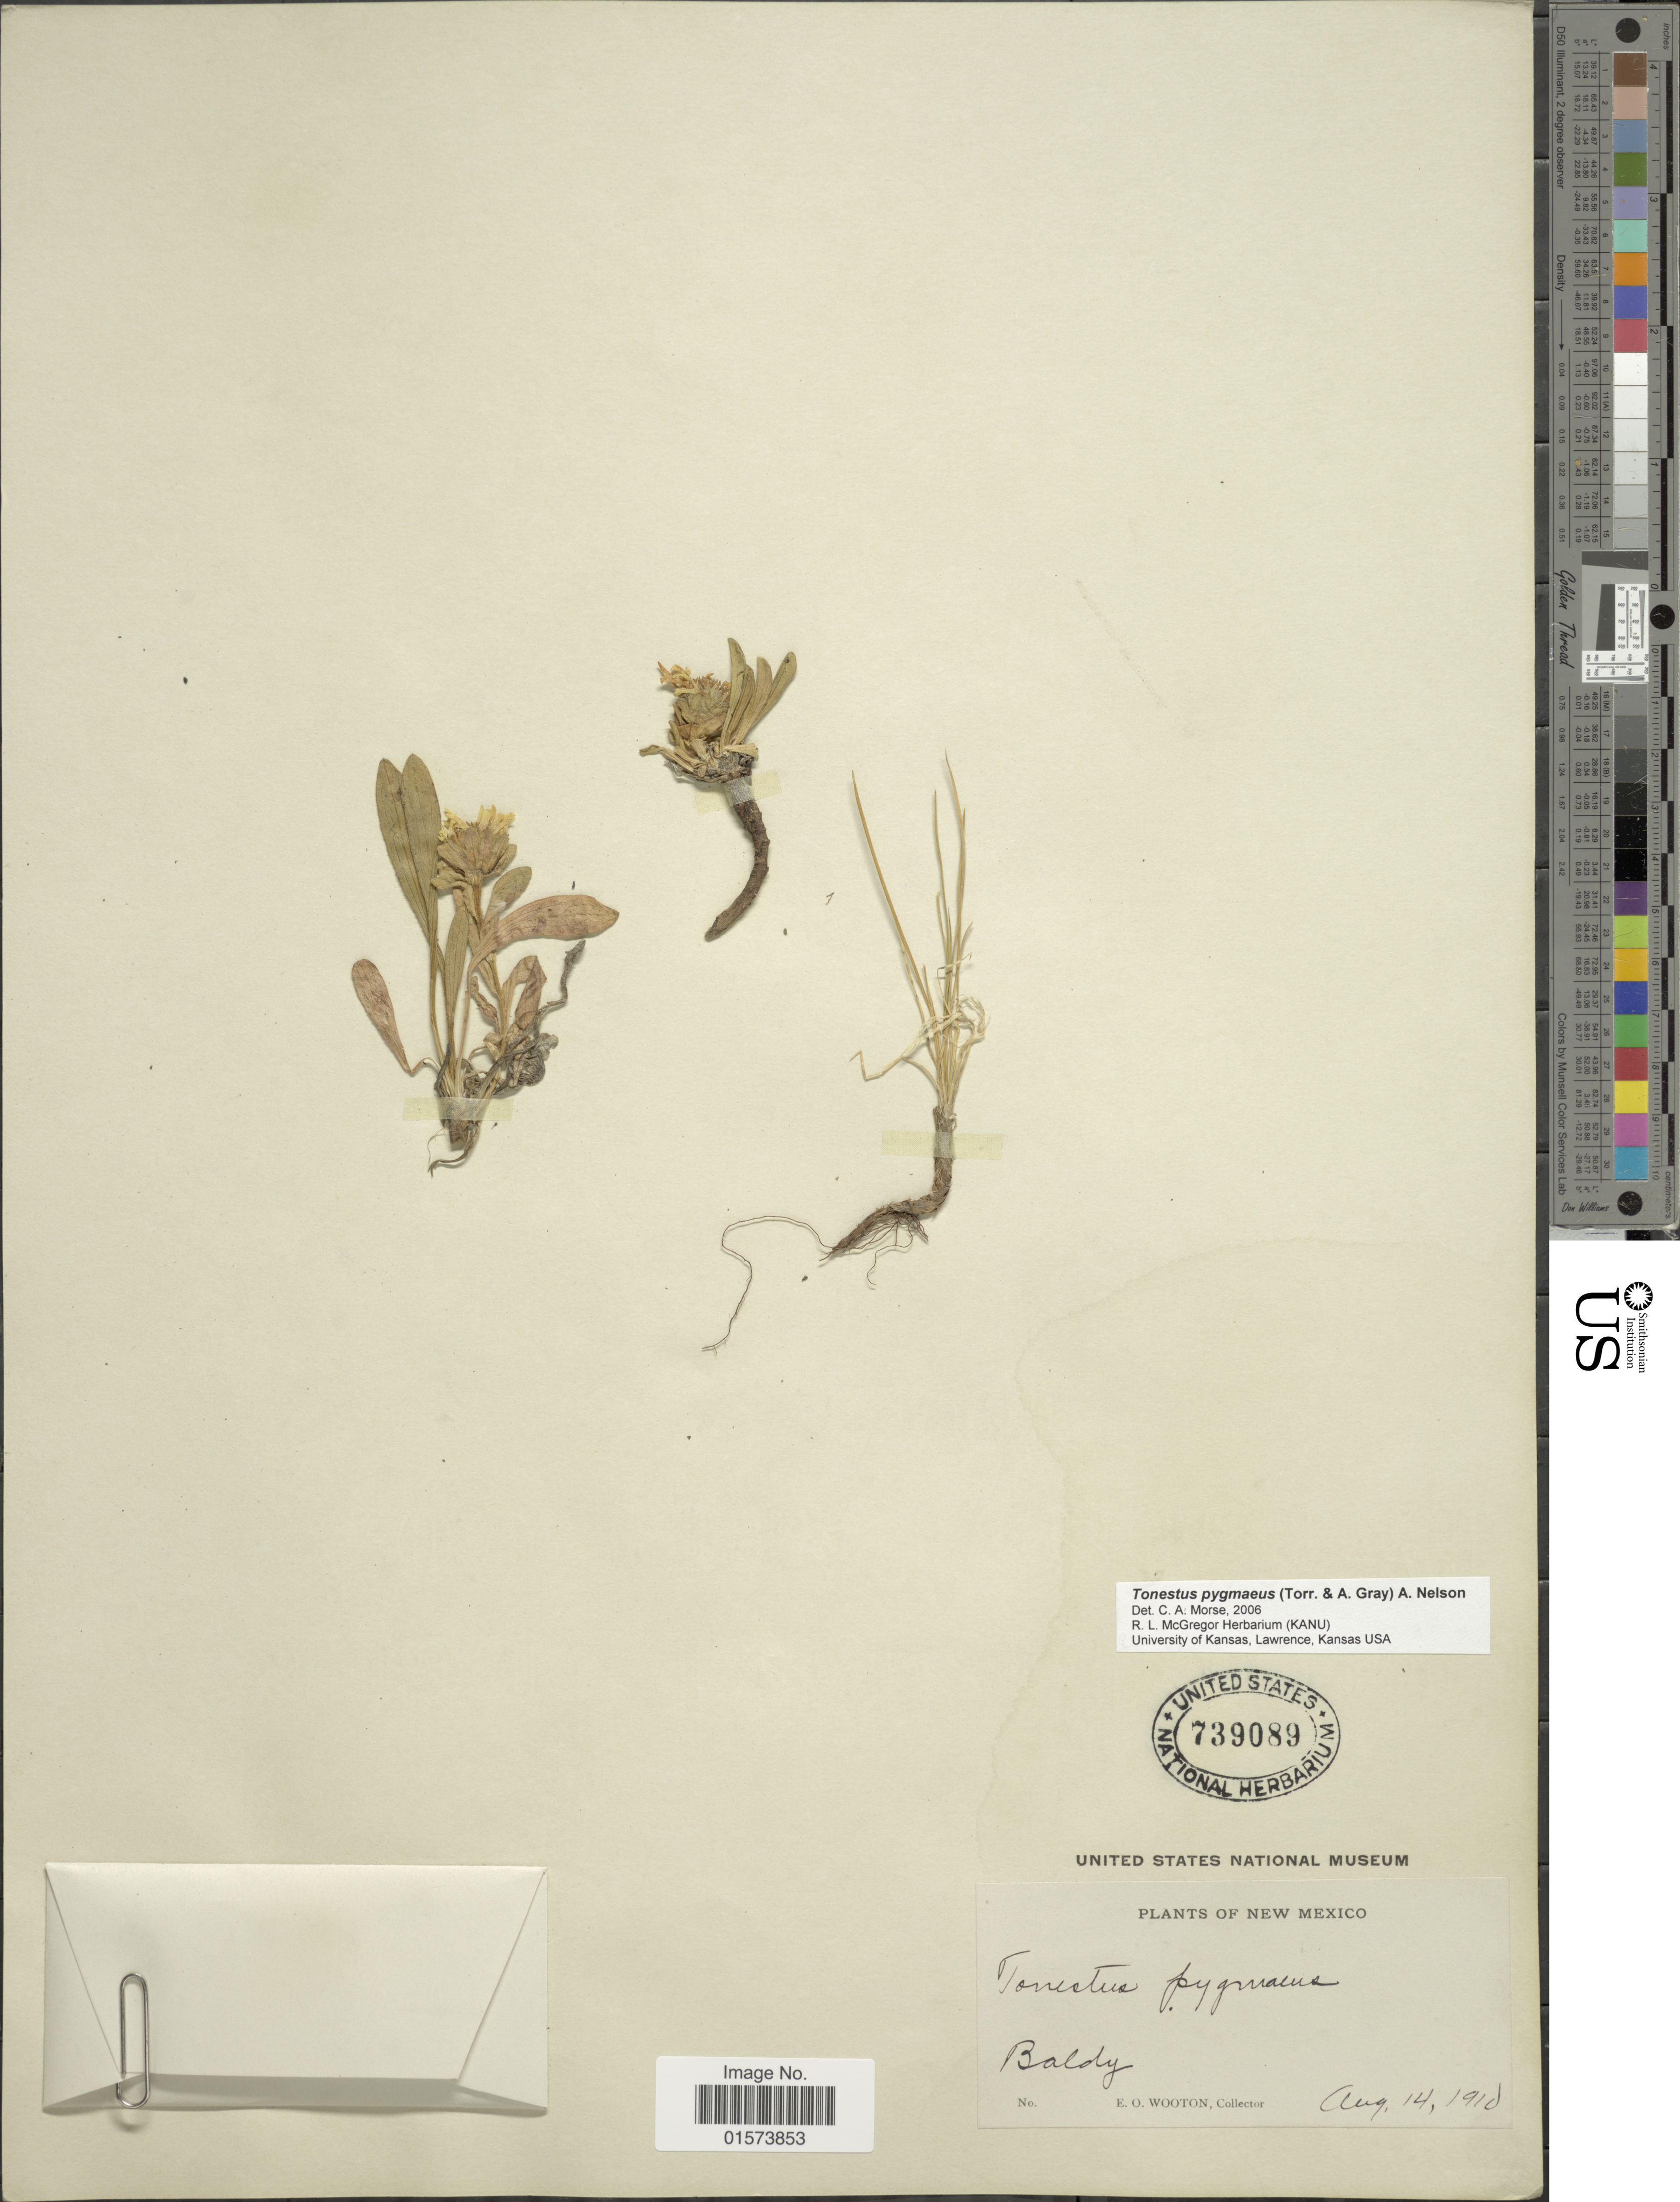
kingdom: Plantae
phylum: Tracheophyta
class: Magnoliopsida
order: Asterales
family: Asteraceae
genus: Tonestus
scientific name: Tonestus pygmaeus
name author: (Torr. & A. Gray) A. Nelson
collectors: E. O. Wooton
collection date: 1910-08-14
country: United States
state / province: New Mexico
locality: Baldy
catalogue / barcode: US 739089